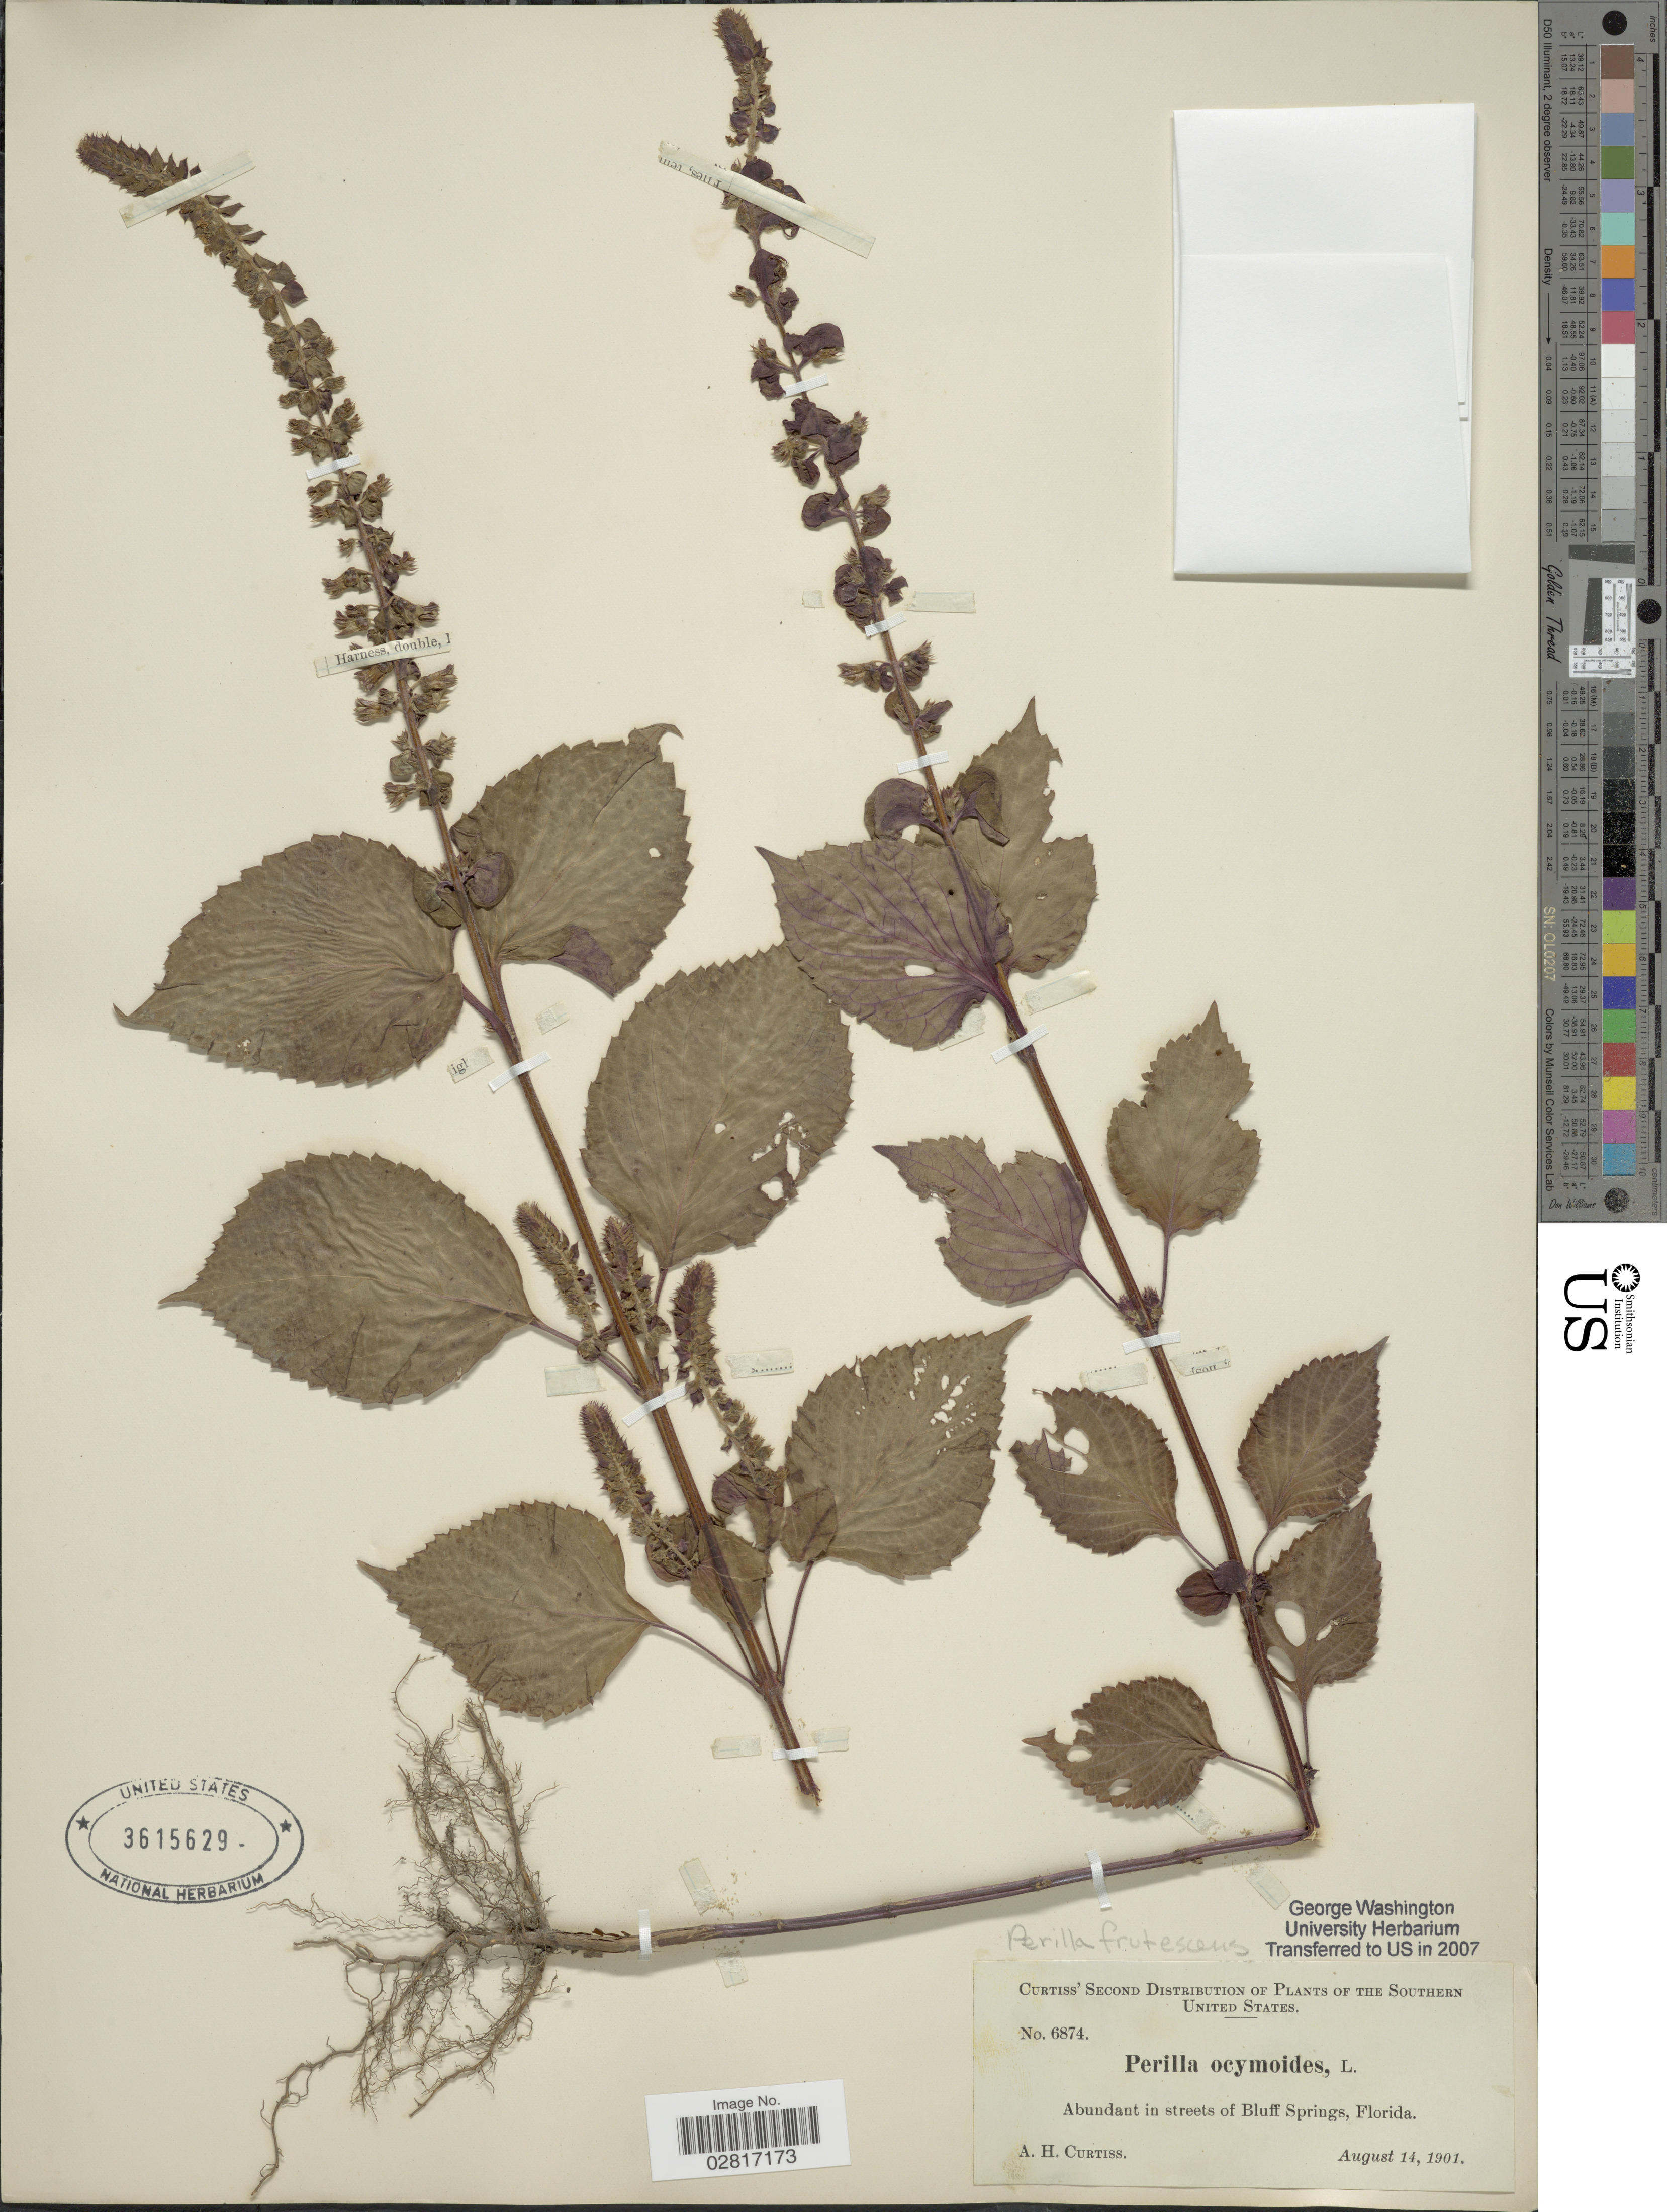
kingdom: Plantae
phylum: Tracheophyta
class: Magnoliopsida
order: Lamiales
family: Lamiaceae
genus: Perilla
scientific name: Perilla frutescens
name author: (L.) Britton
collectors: A. H. Curtiss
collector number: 6874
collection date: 1901-08-14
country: United States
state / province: Florida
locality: Southern United States, streets of Bluff Springs.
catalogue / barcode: US 3615629